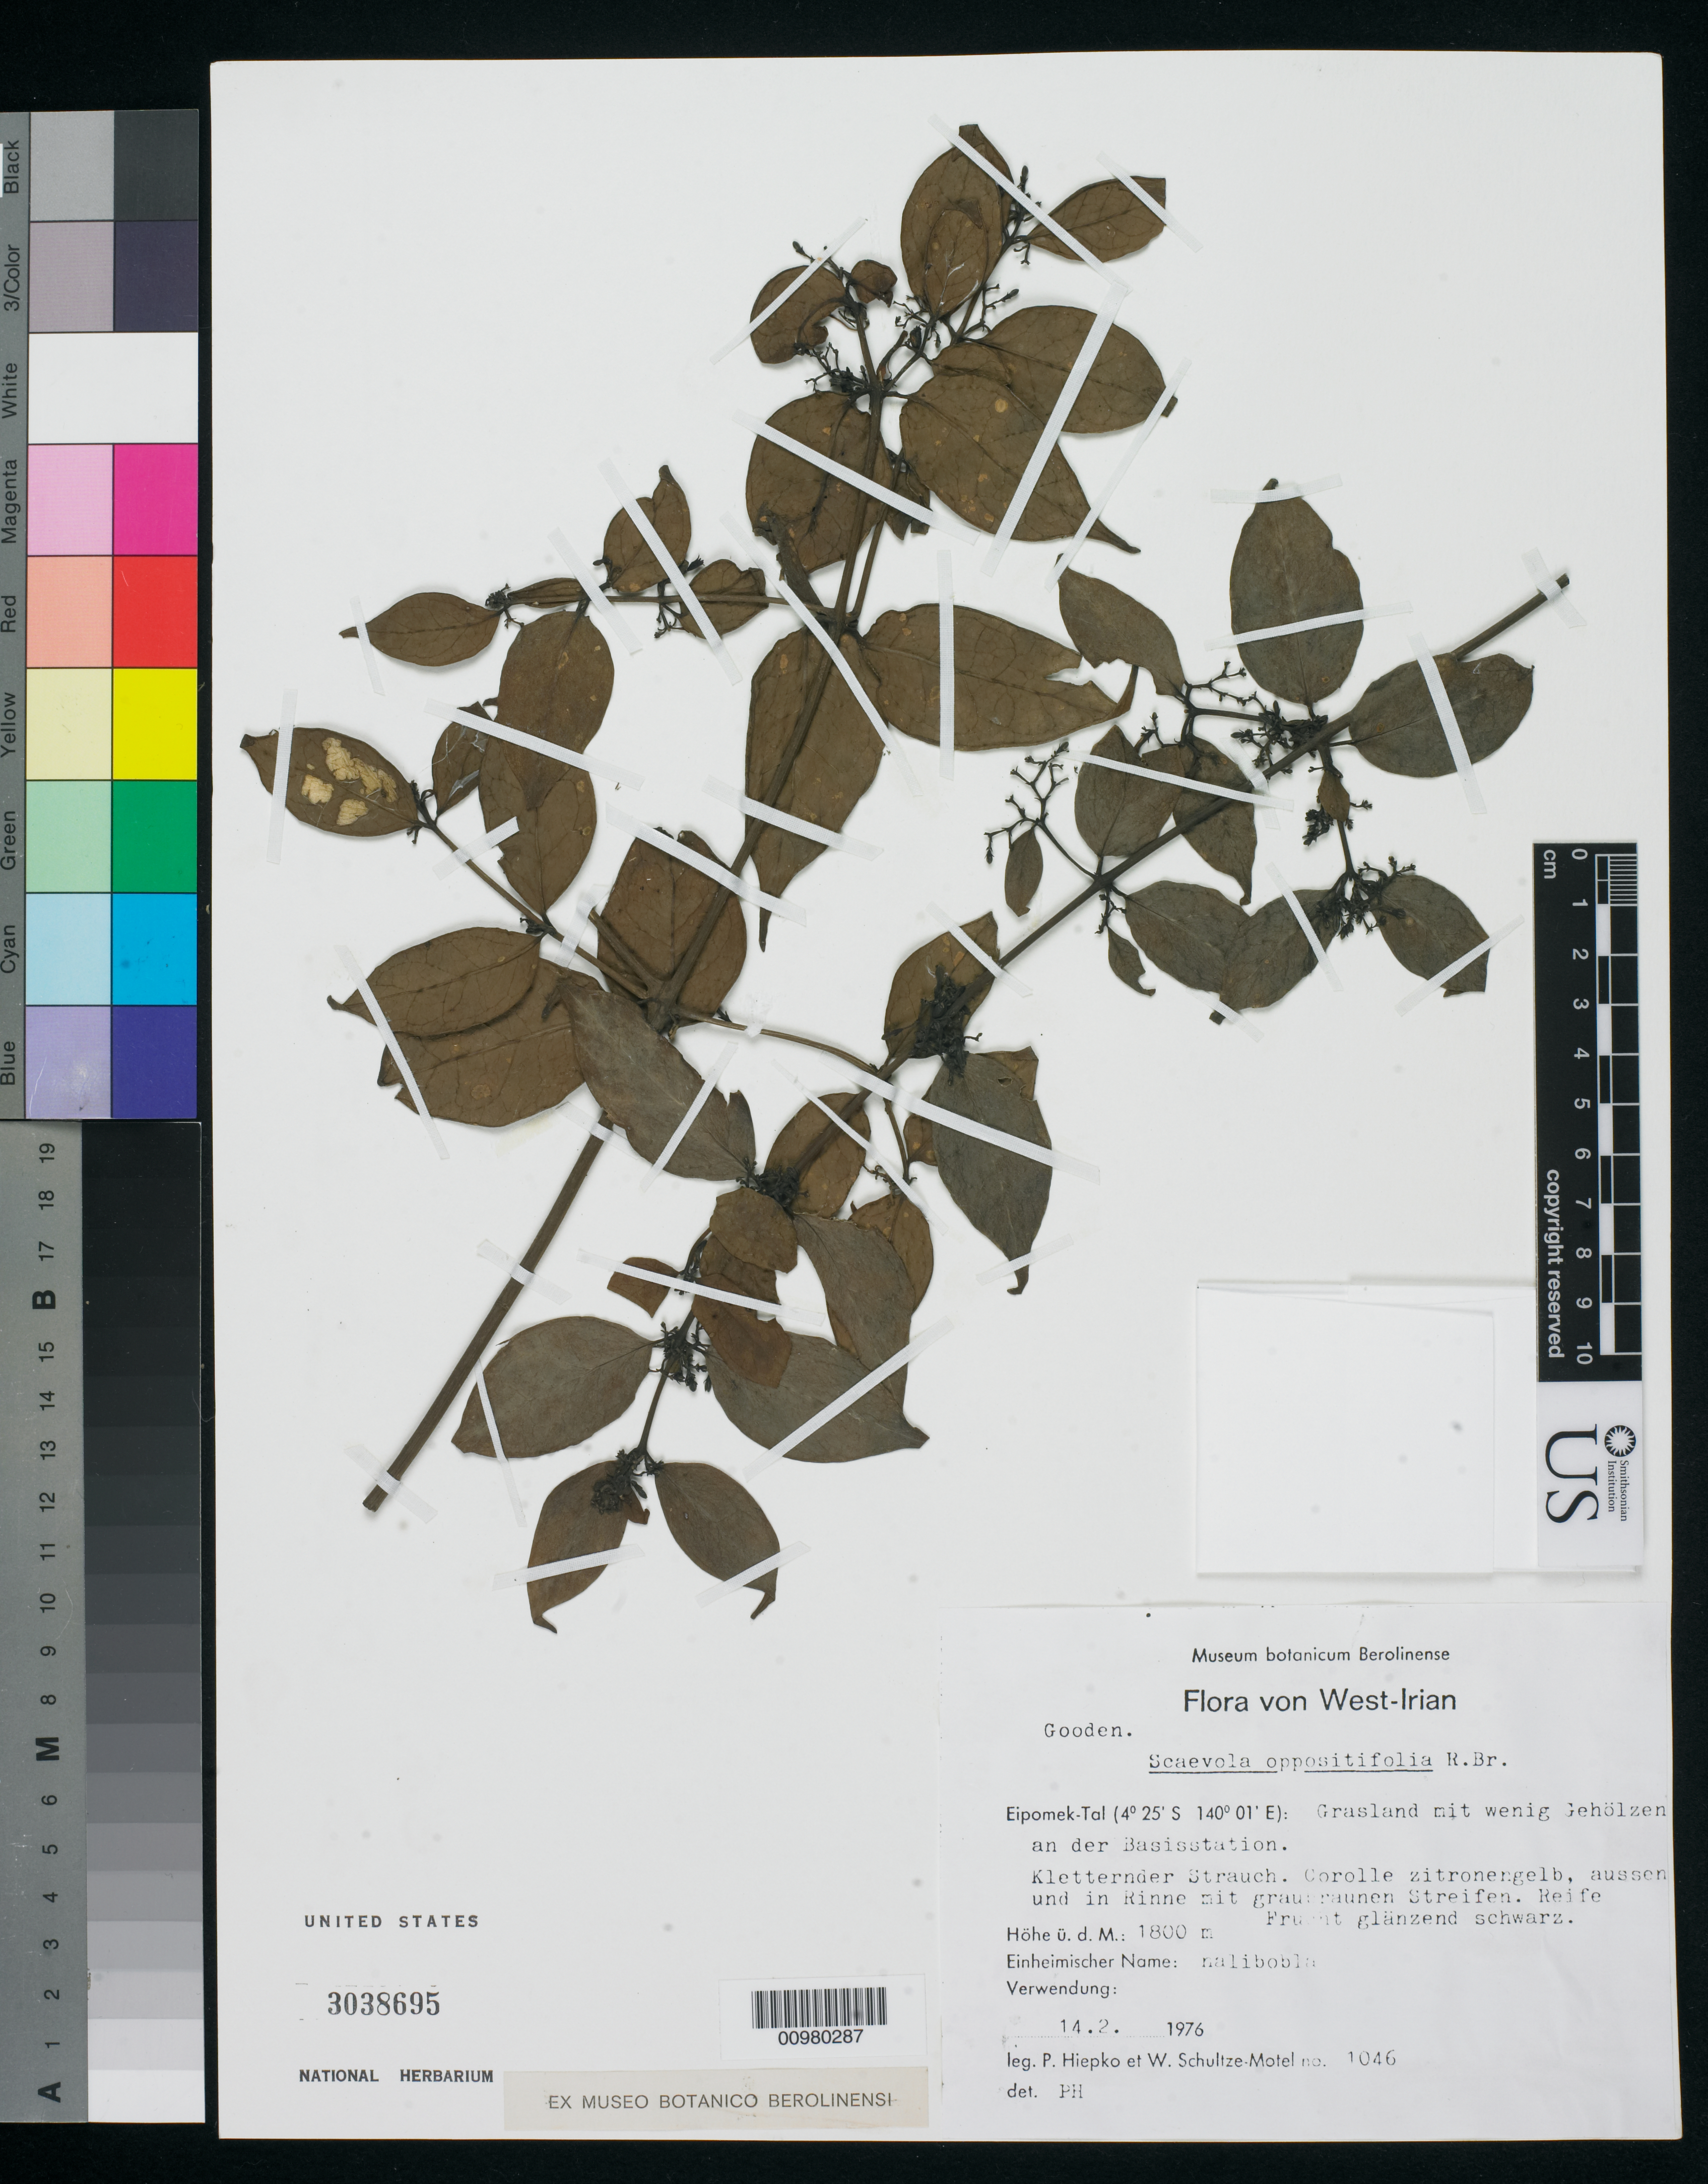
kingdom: Plantae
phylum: Tracheophyta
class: Magnoliopsida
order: Asterales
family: Goodeniaceae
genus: Scaevola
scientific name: Scaevola oppositifolia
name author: Roxb.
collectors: P. H. Hiepko & W. Schultze-Motel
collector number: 1046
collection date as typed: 14 Feb 1976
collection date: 1976-02-14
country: Papua New Guinea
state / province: Western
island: New Guinea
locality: (in German) Grasland mit wenig Geholzen an der Basisstation.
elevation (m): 1800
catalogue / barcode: US 3038695